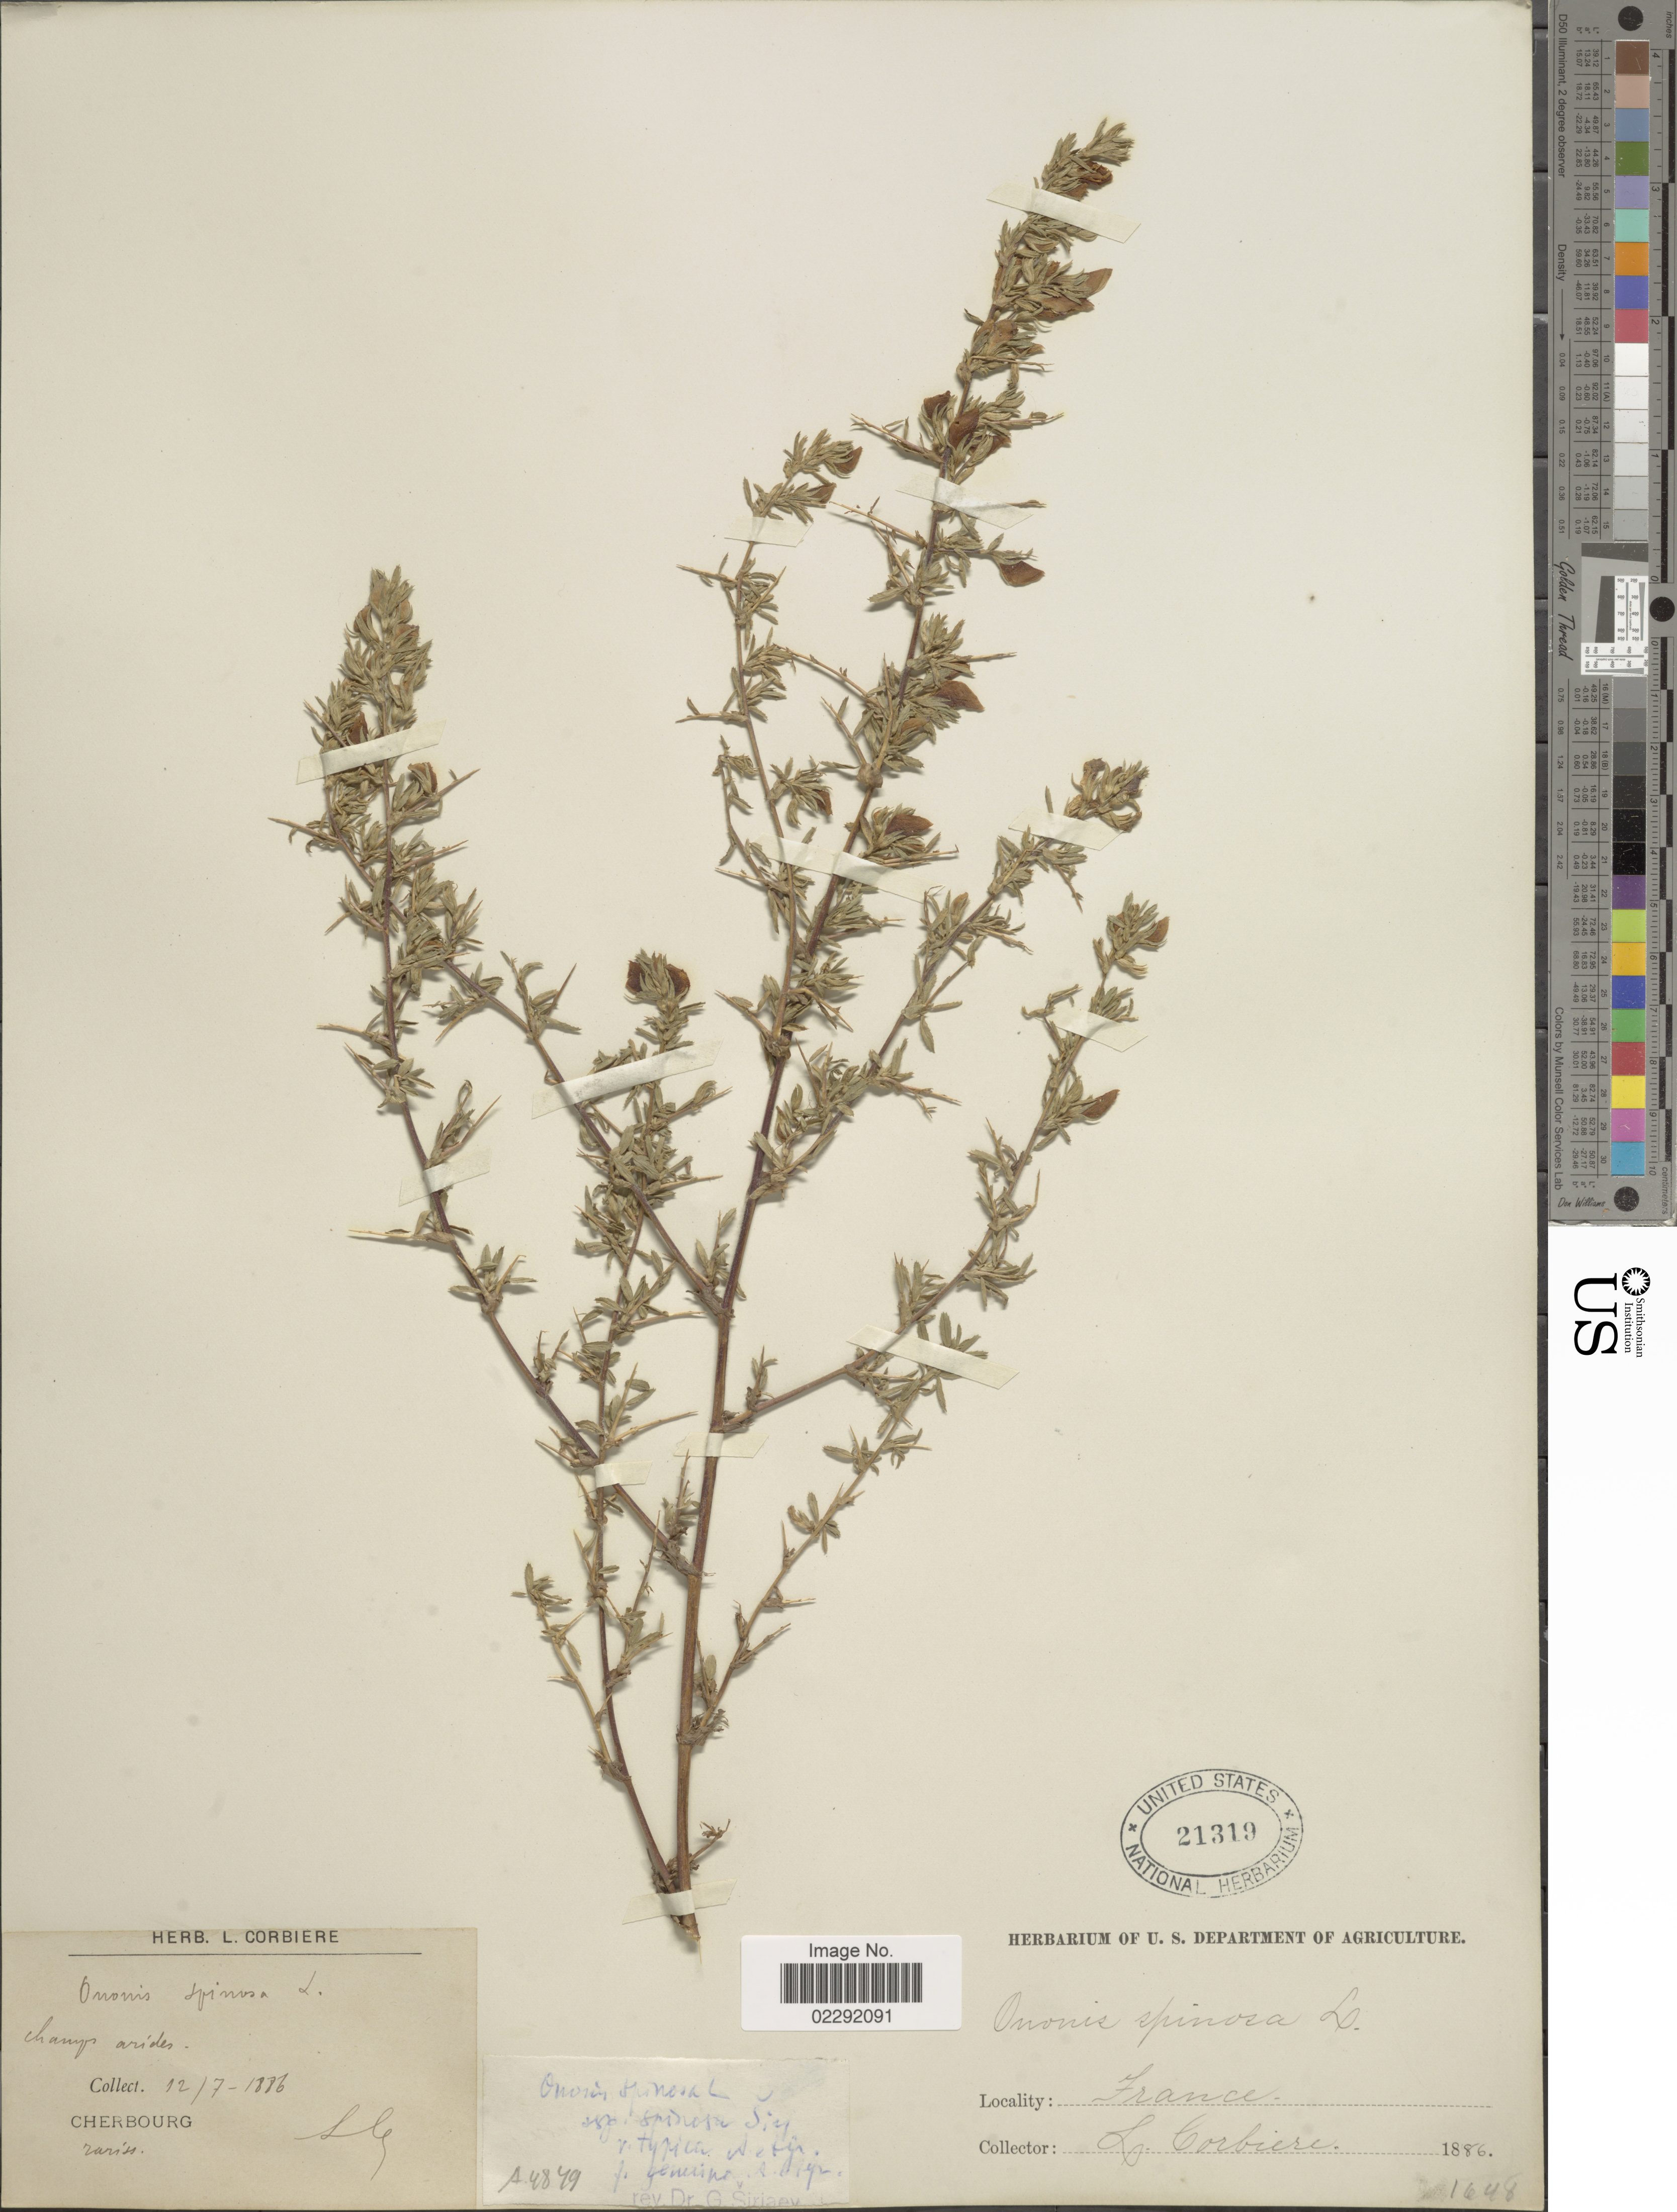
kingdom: Plantae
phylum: Tracheophyta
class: Magnoliopsida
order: Fabales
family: Fabaceae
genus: Ononis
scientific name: Ononis spinosa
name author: L.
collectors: L. Corbière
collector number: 1648*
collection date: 1886-07-12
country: France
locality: Champs arides, Cherbourg.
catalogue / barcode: US 21319